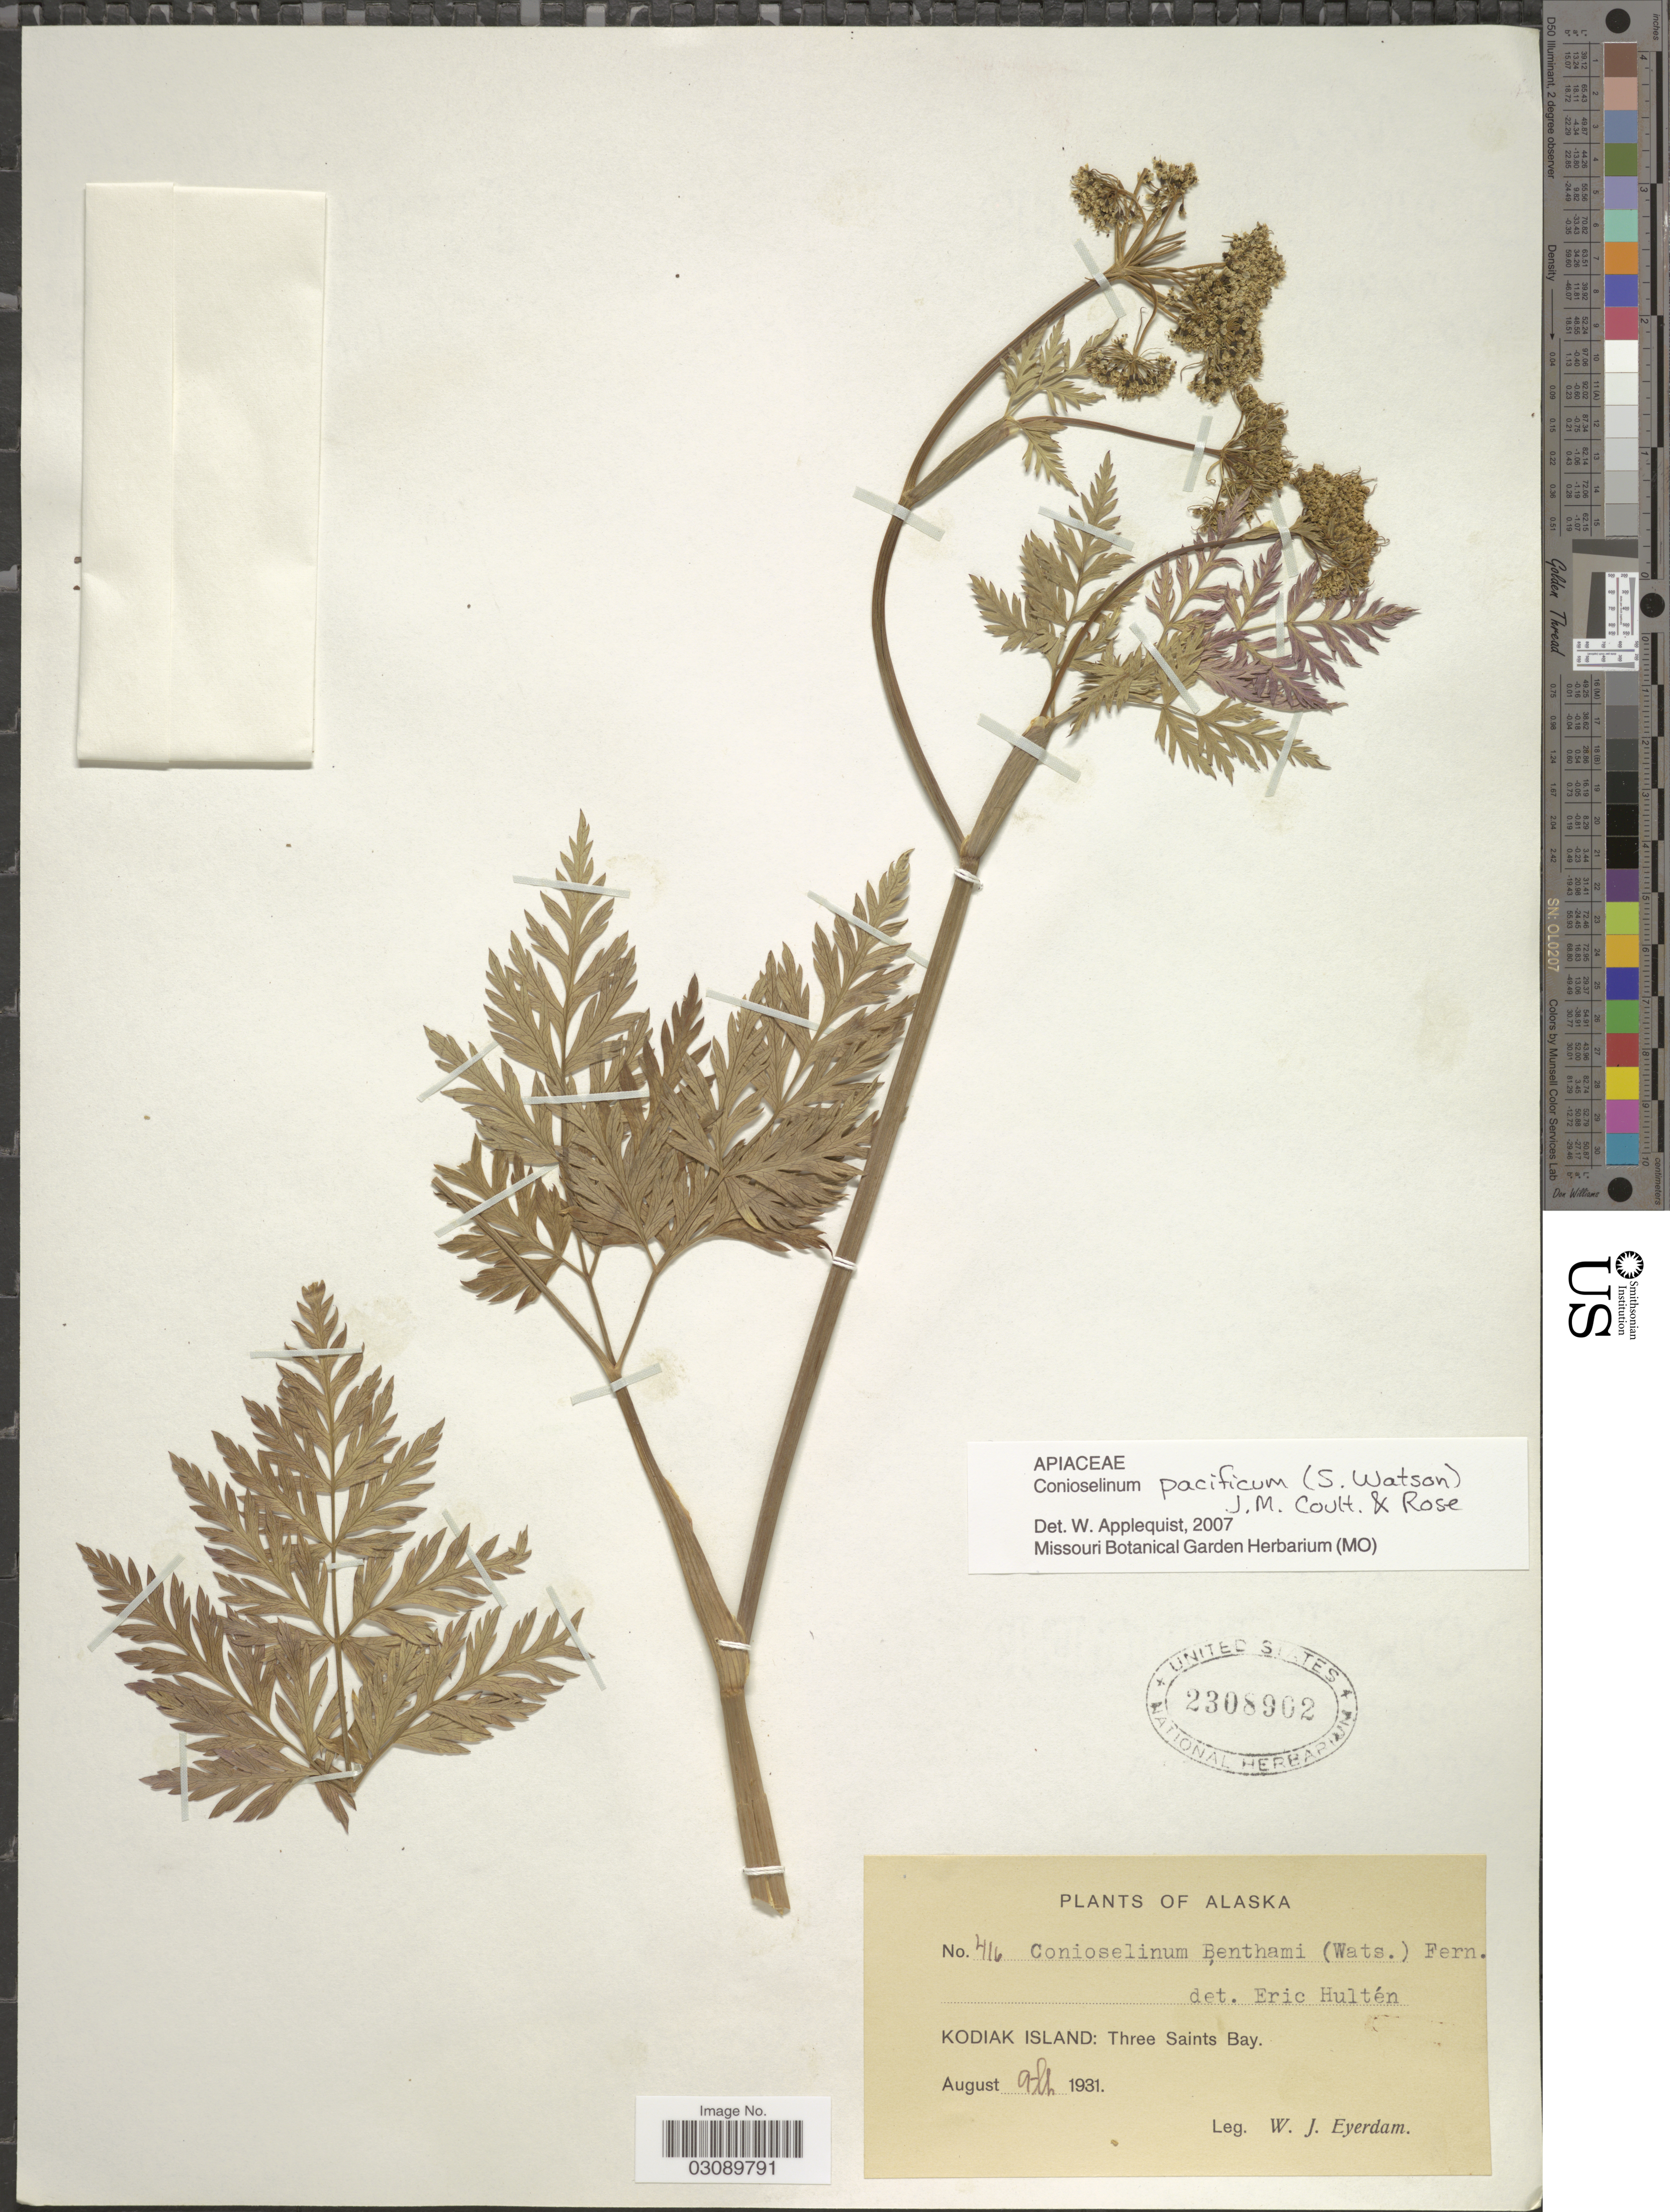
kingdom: Plantae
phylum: Tracheophyta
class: Magnoliopsida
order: Apiales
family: Apiaceae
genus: Conioselinum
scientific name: Conioselinum pacificum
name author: (S. Watson) J.M. Coult. & Rose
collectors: W. J. Eyerdam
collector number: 416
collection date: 1931-08-09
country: United States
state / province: Alaska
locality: Kodiak Island: Three Saints Bay.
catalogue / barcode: US 2308902